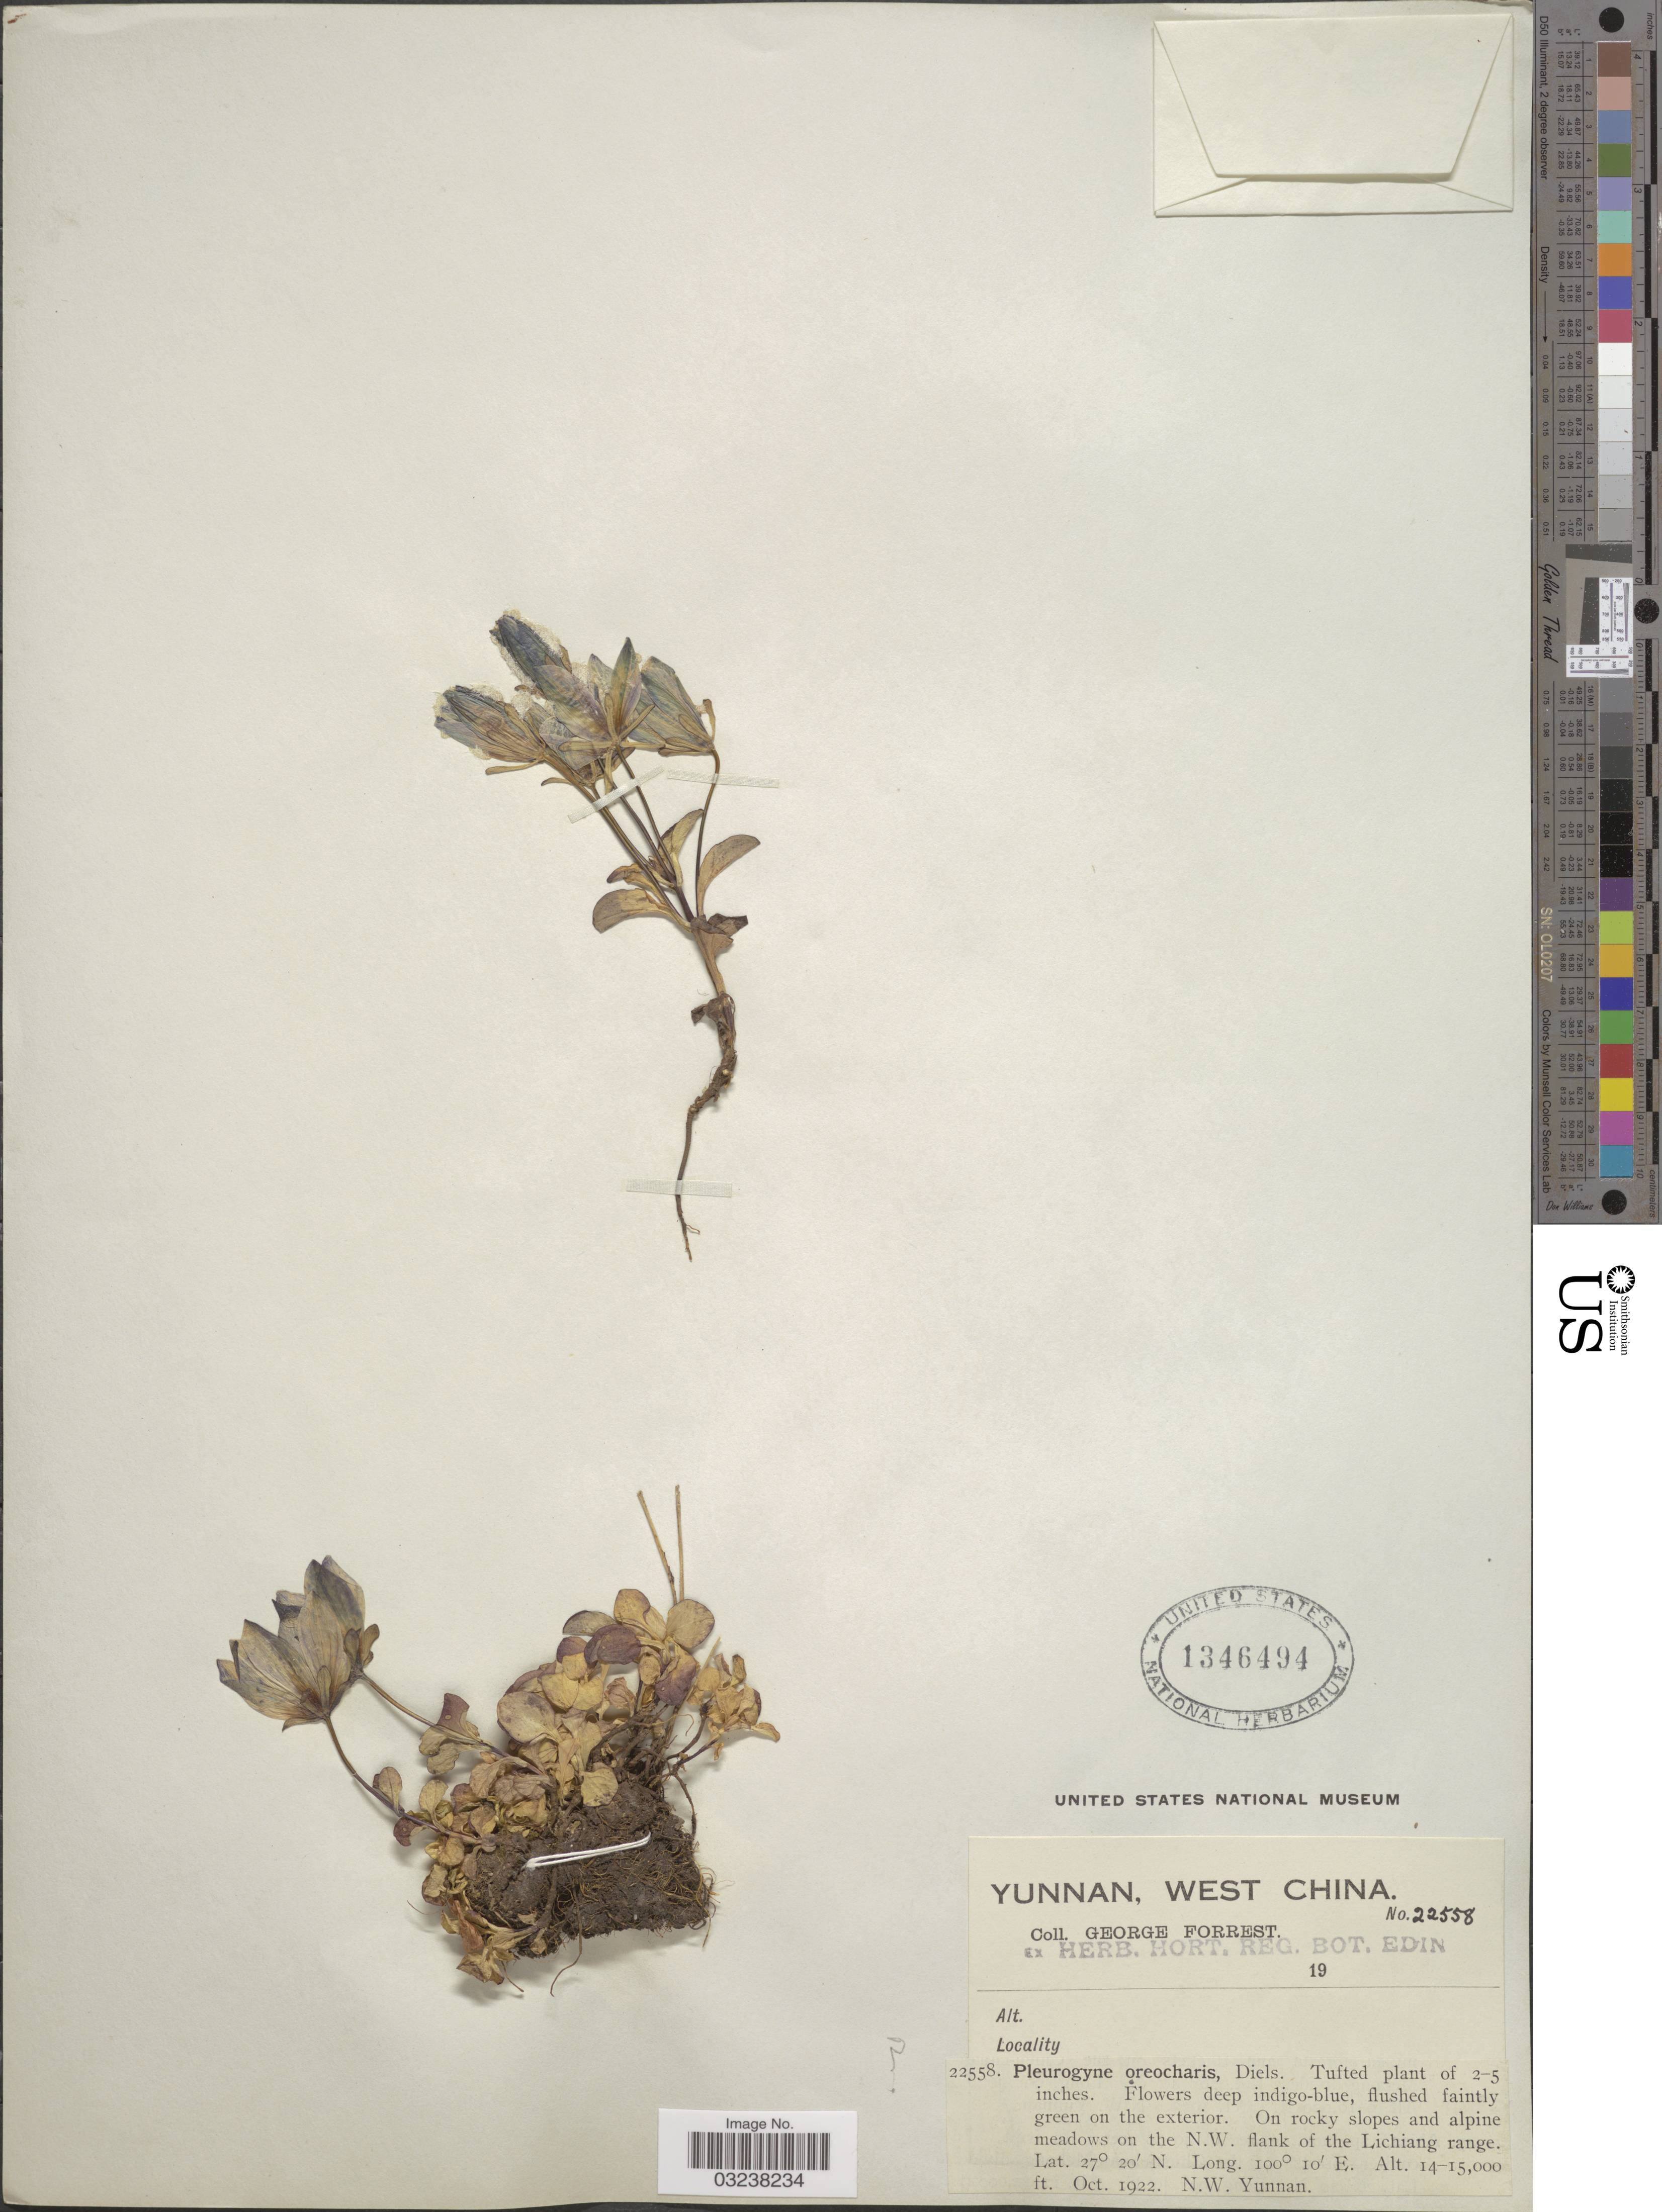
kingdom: Plantae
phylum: Tracheophyta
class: Magnoliopsida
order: Gentianales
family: Gentianaceae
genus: Lomatogonium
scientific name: Lomatogonium oreocharis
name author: (Diels) C. Marquand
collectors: G. Forrest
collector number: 22558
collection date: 1922-10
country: China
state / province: Yunnan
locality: West China. On rocky slopes and alpine meadows on the N.W. flank of the Lichiang range. N.W. Yunnan.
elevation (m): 4267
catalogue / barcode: US 1346494